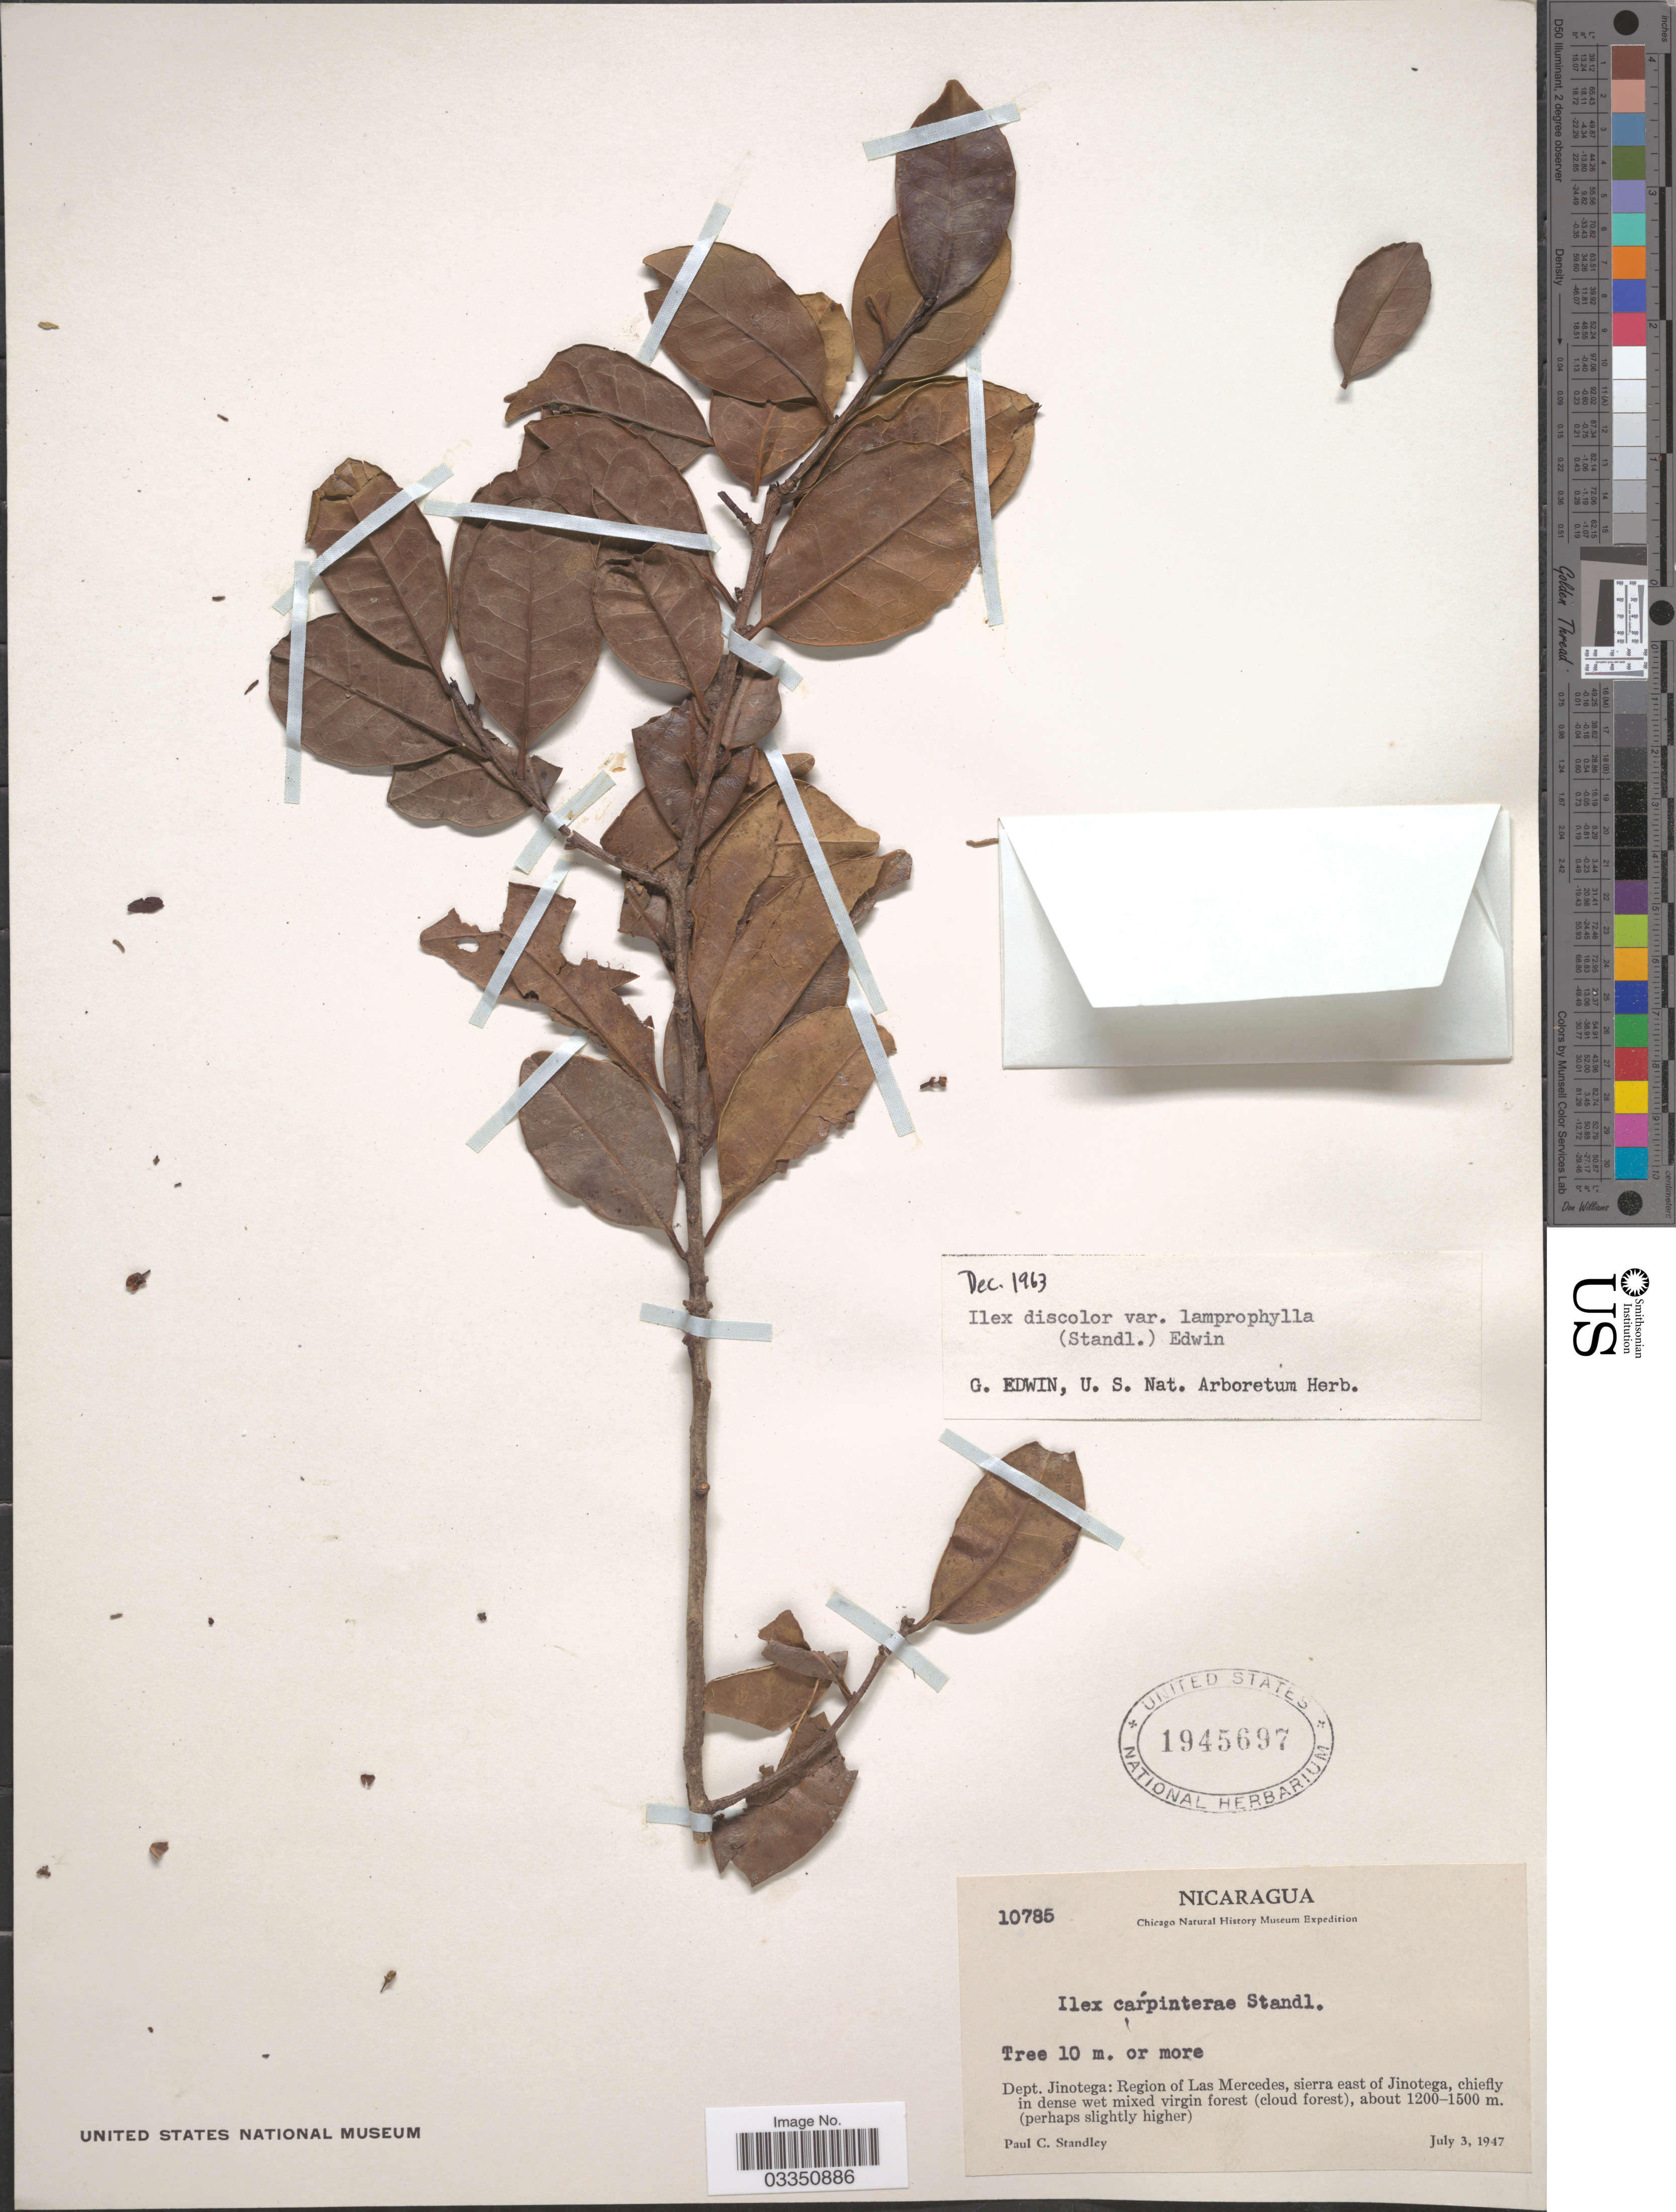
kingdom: Plantae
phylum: Tracheophyta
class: Magnoliopsida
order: Aquifoliales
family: Aquifoliaceae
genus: Ilex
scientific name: Ilex discolor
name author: Hemsl.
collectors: P. C. Standley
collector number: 10785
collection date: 1947-07-03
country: Nicaragua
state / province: Jinotega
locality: Dept. Jinotega: Region of Las Mercedes, sierra east of Jinotega.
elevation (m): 1200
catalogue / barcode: US 1945697